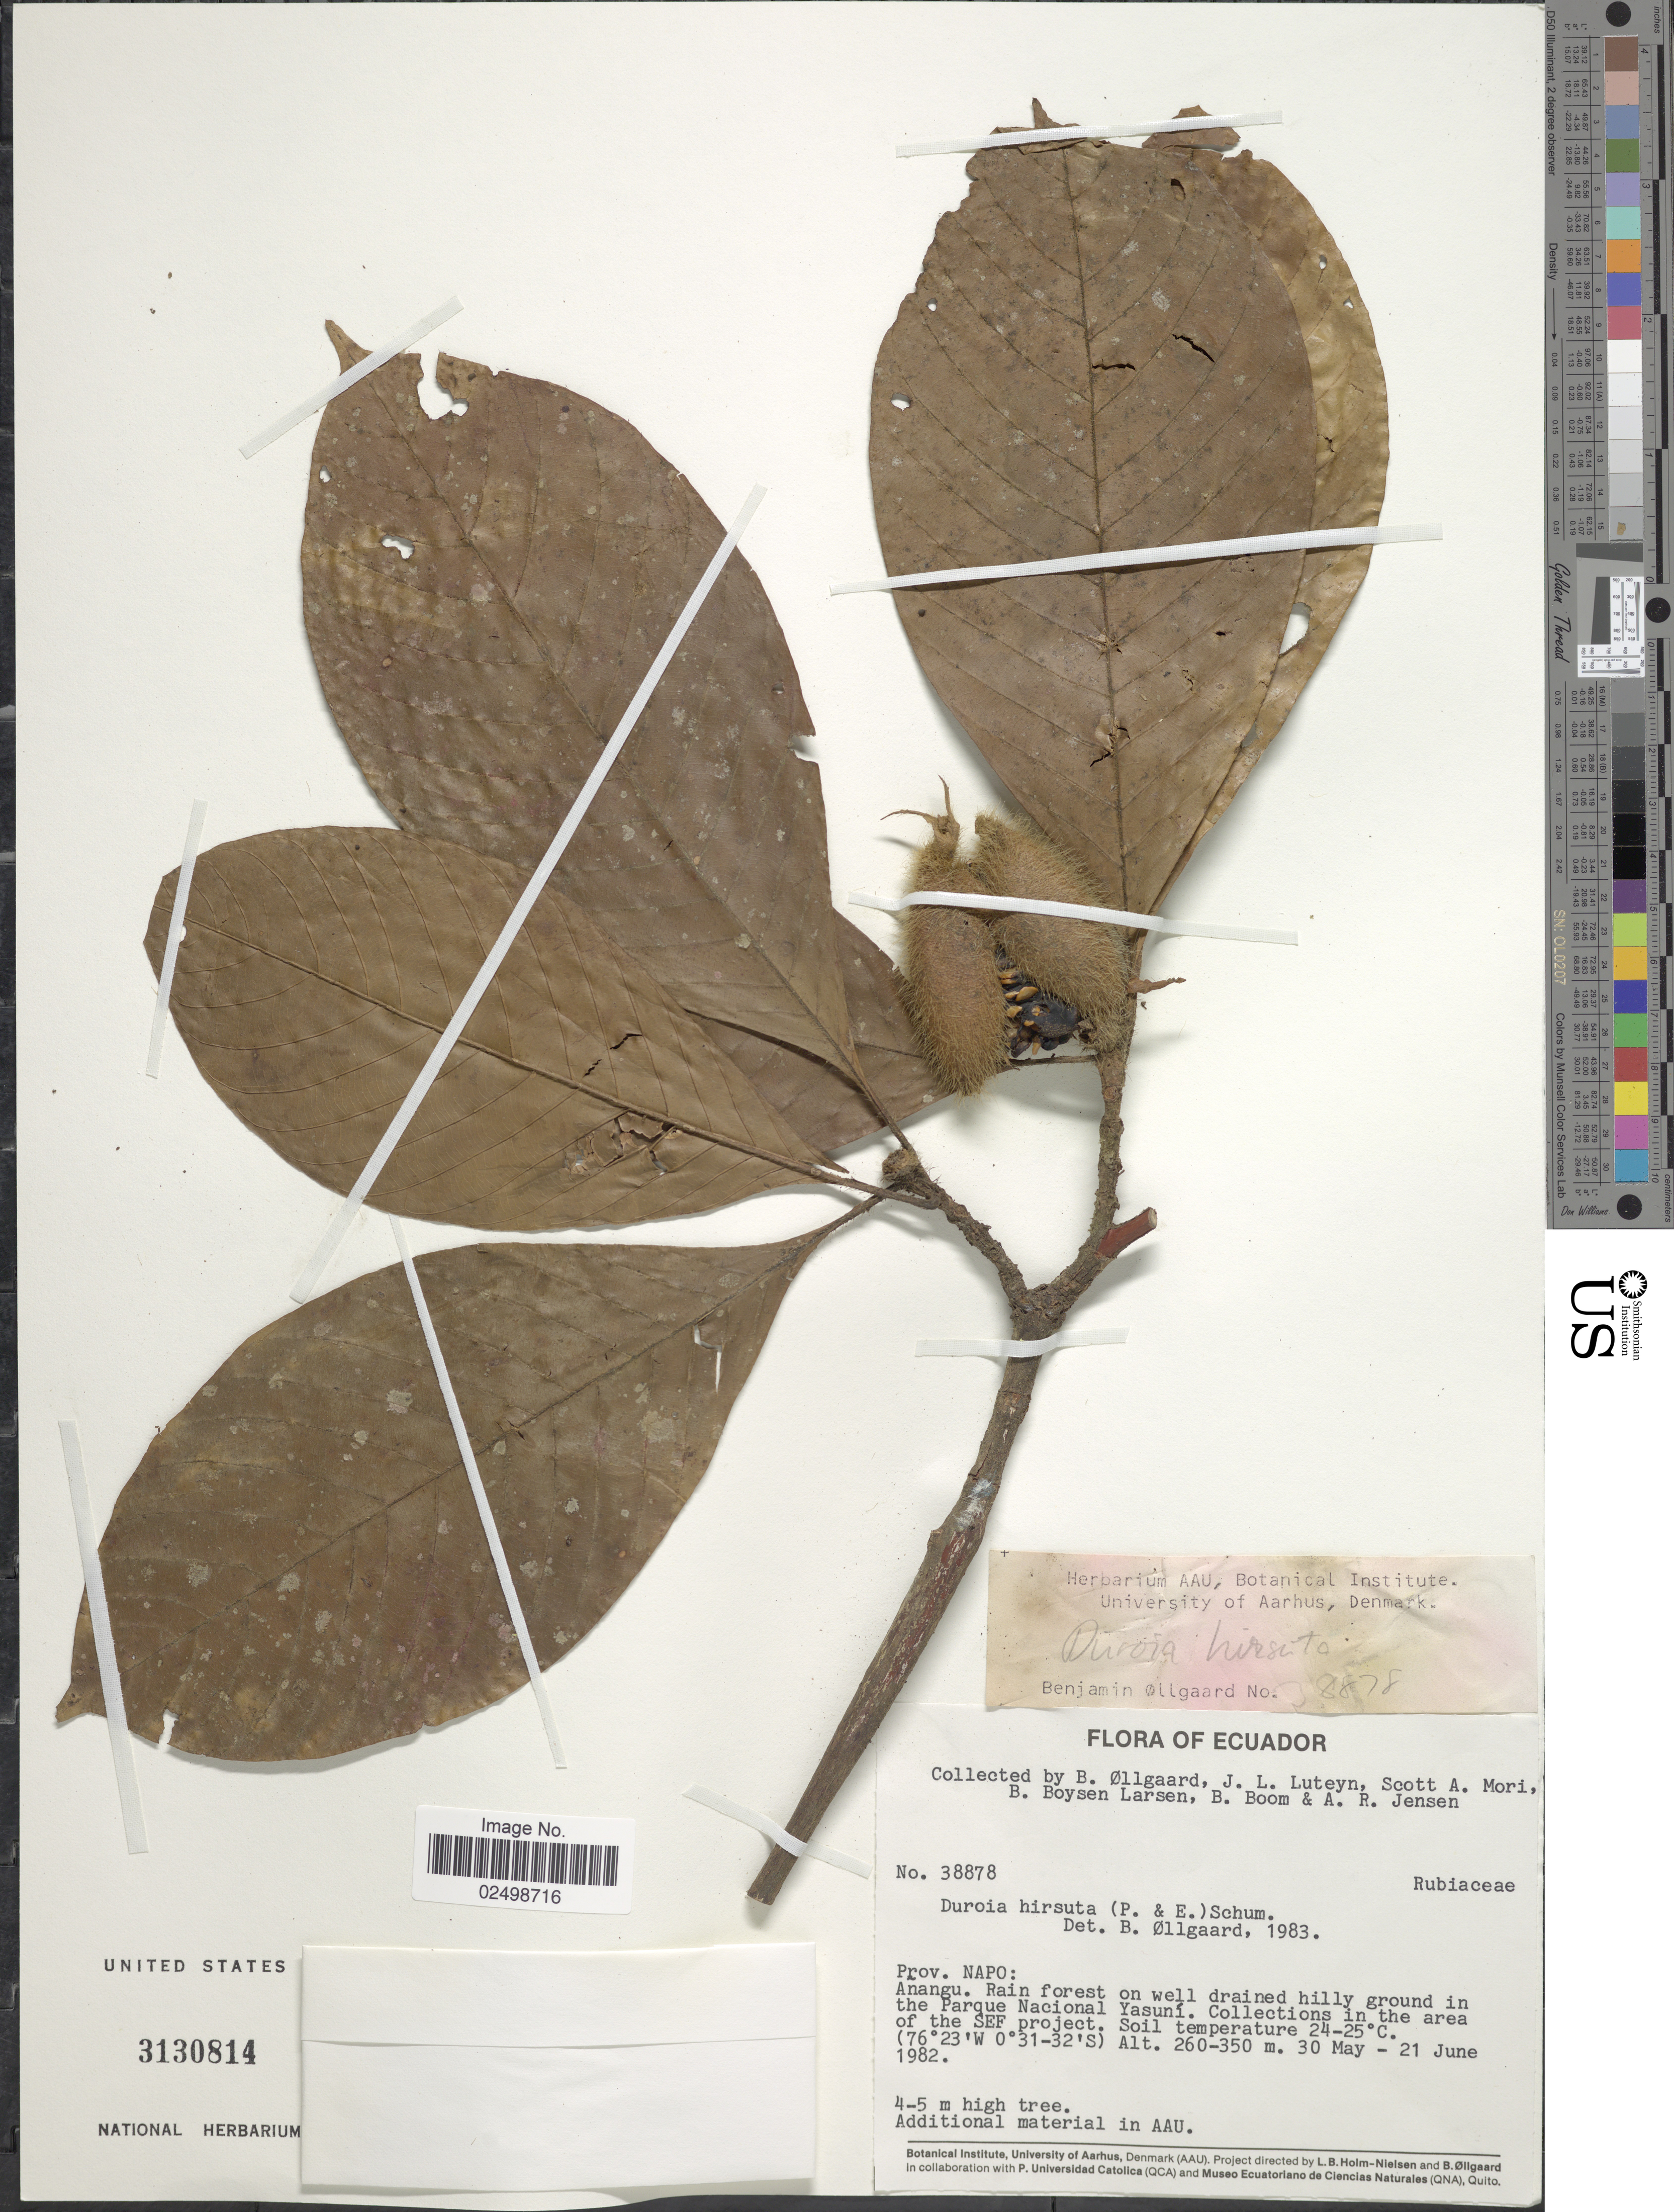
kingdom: Plantae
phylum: Tracheophyta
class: Magnoliopsida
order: Gentianales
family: Rubiaceae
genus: Duroia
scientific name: Duroia hirsuta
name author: (Poepp.) K. Schum.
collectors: B. Øllgaard, J. L. Luteyn, S. Mori, B. Boysen Larsen & et al.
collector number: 38878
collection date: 1982-05-30/1982-06-21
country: Ecuador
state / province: Napo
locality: Anangu. Rain forest on well drained hilly ground in the Parque Nacional Yasuni. Collections in the area of the SEF project.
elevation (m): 260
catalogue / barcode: US 3130814